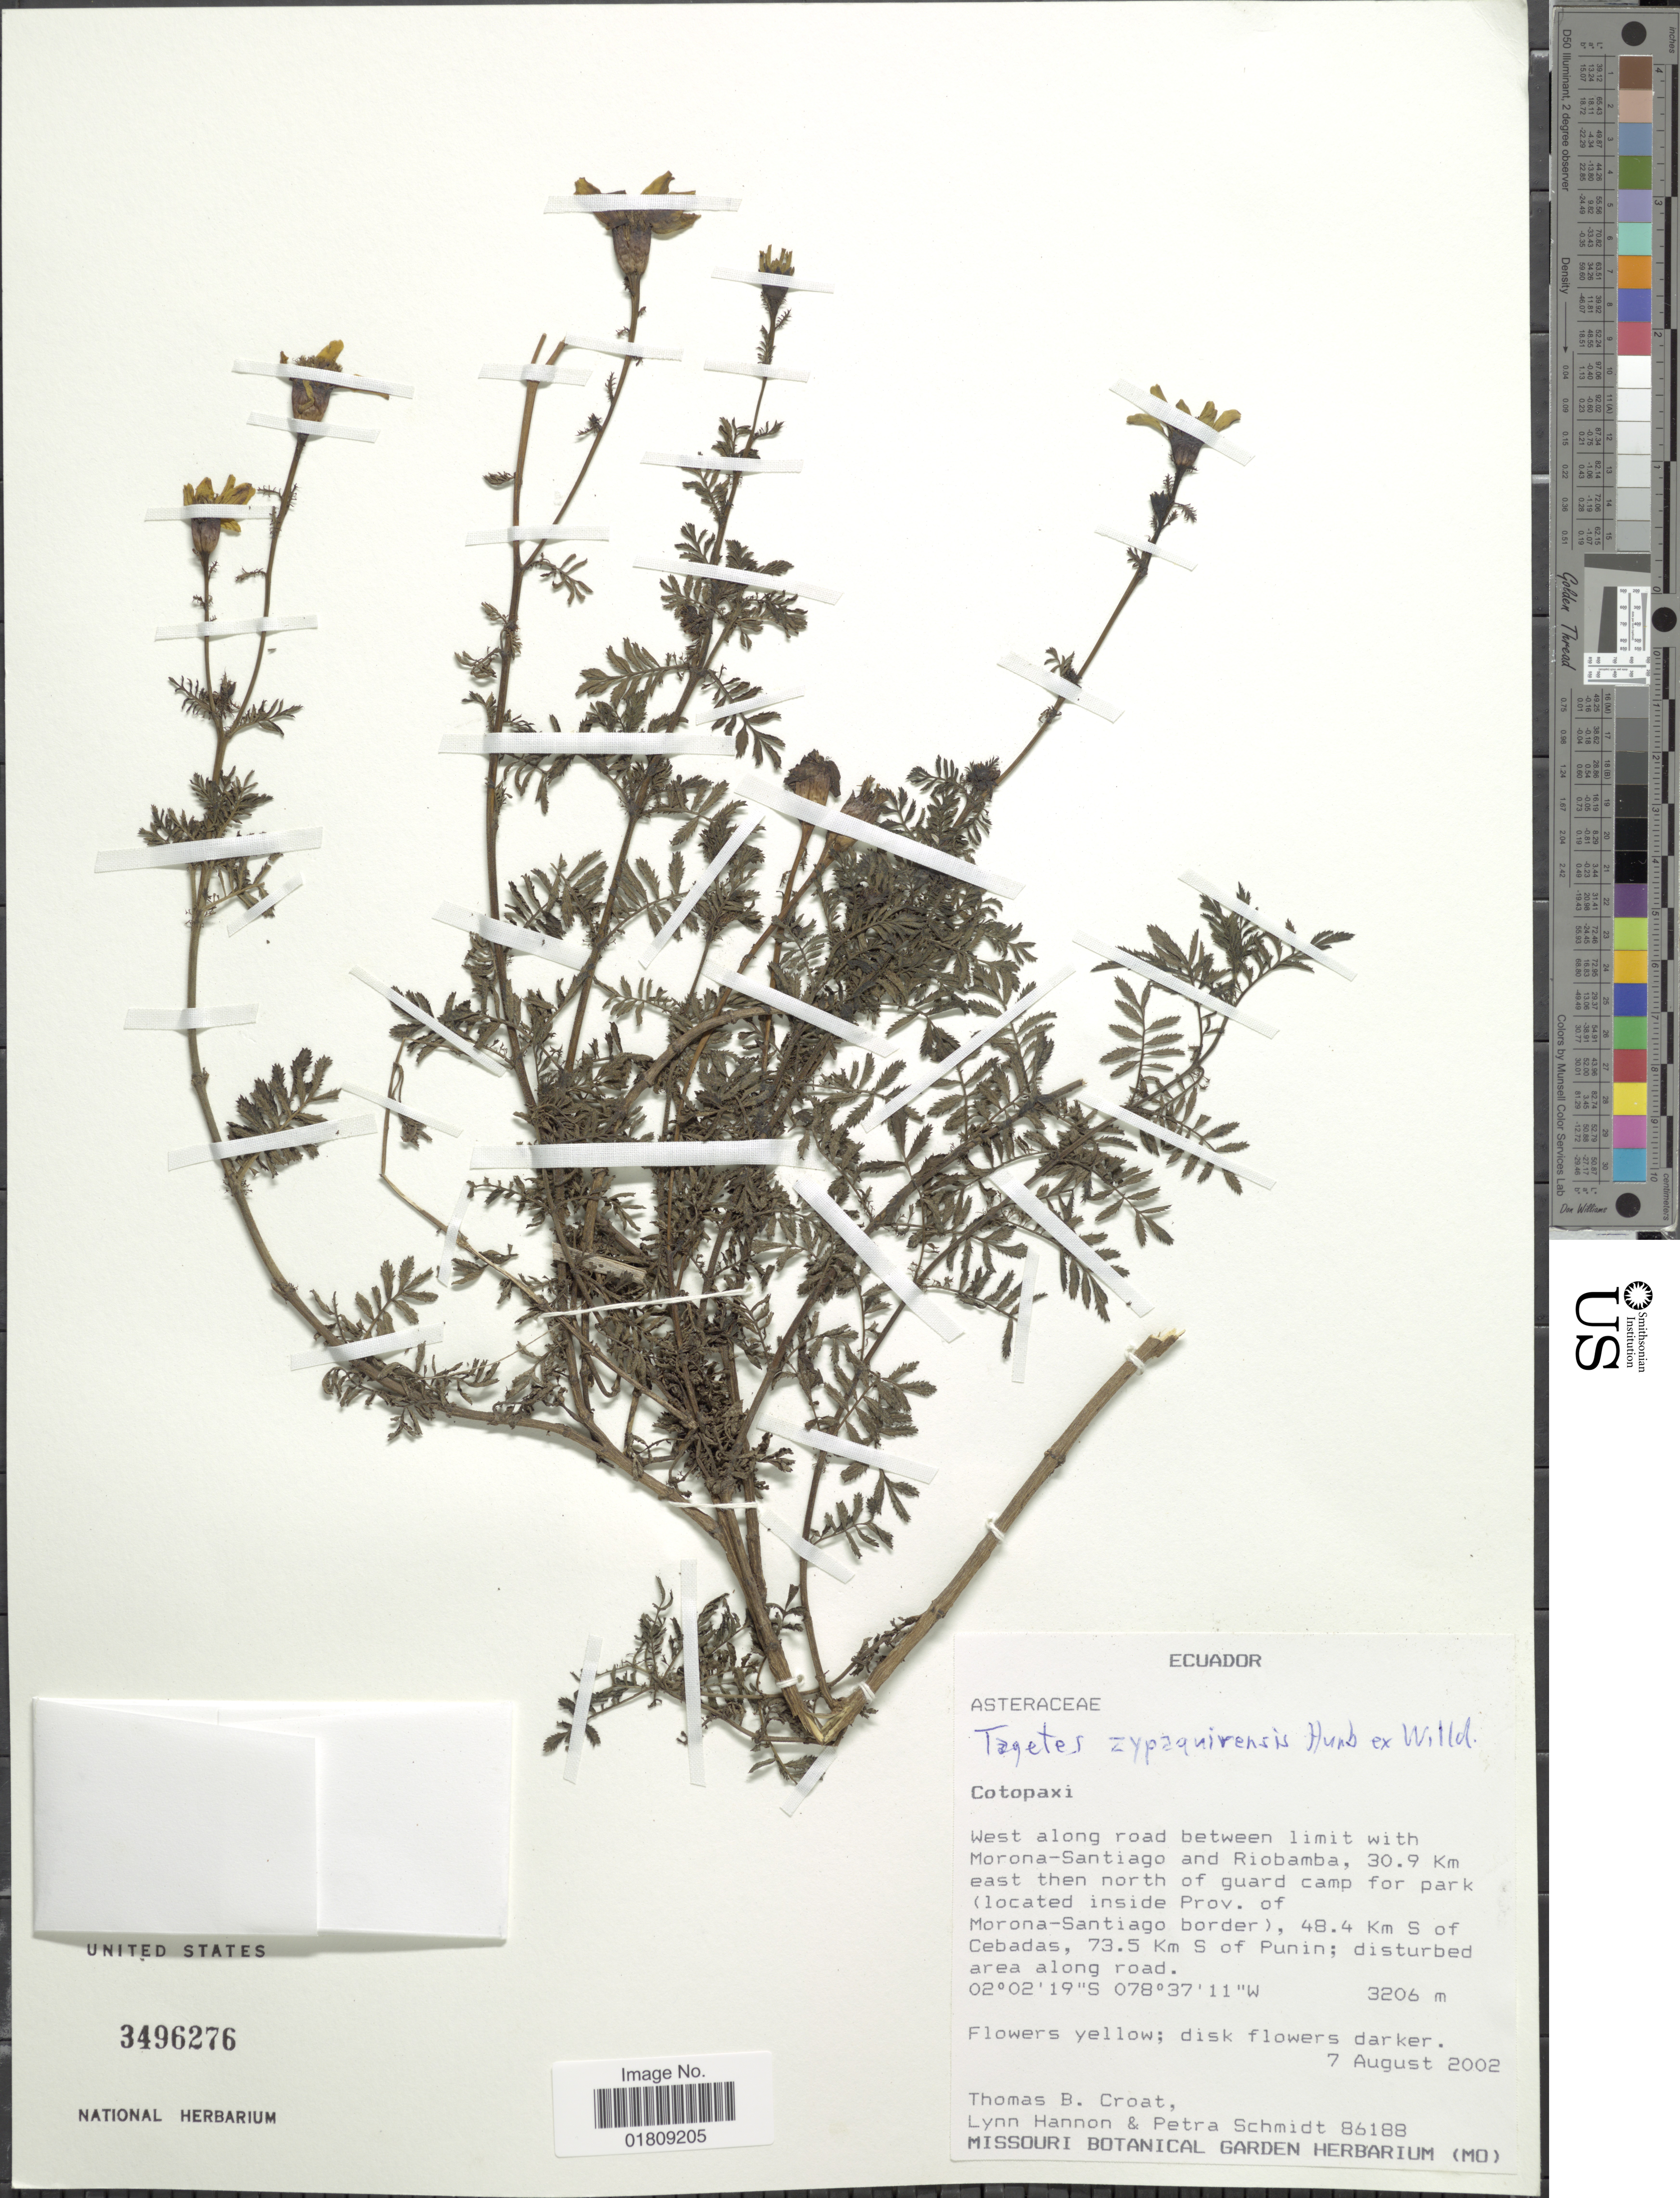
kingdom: Plantae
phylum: Tracheophyta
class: Magnoliopsida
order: Asterales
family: Asteraceae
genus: Tagetes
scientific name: Tagetes zypaquirensis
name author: Humb. & Bonpl.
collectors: T. B. Croat, L. Hannon & P. Schmidt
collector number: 86188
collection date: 2002-08-07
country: Ecuador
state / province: Cotopaxi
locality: West along road between limit with Morona-Santiago and Riobamba, 30.9 km east then north of guard camp for park (located inside Prov. of Morona-Santiago border), 48.4 km S of Cebadas, 73.5 km S of Punin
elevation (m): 3206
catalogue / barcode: US 3496276